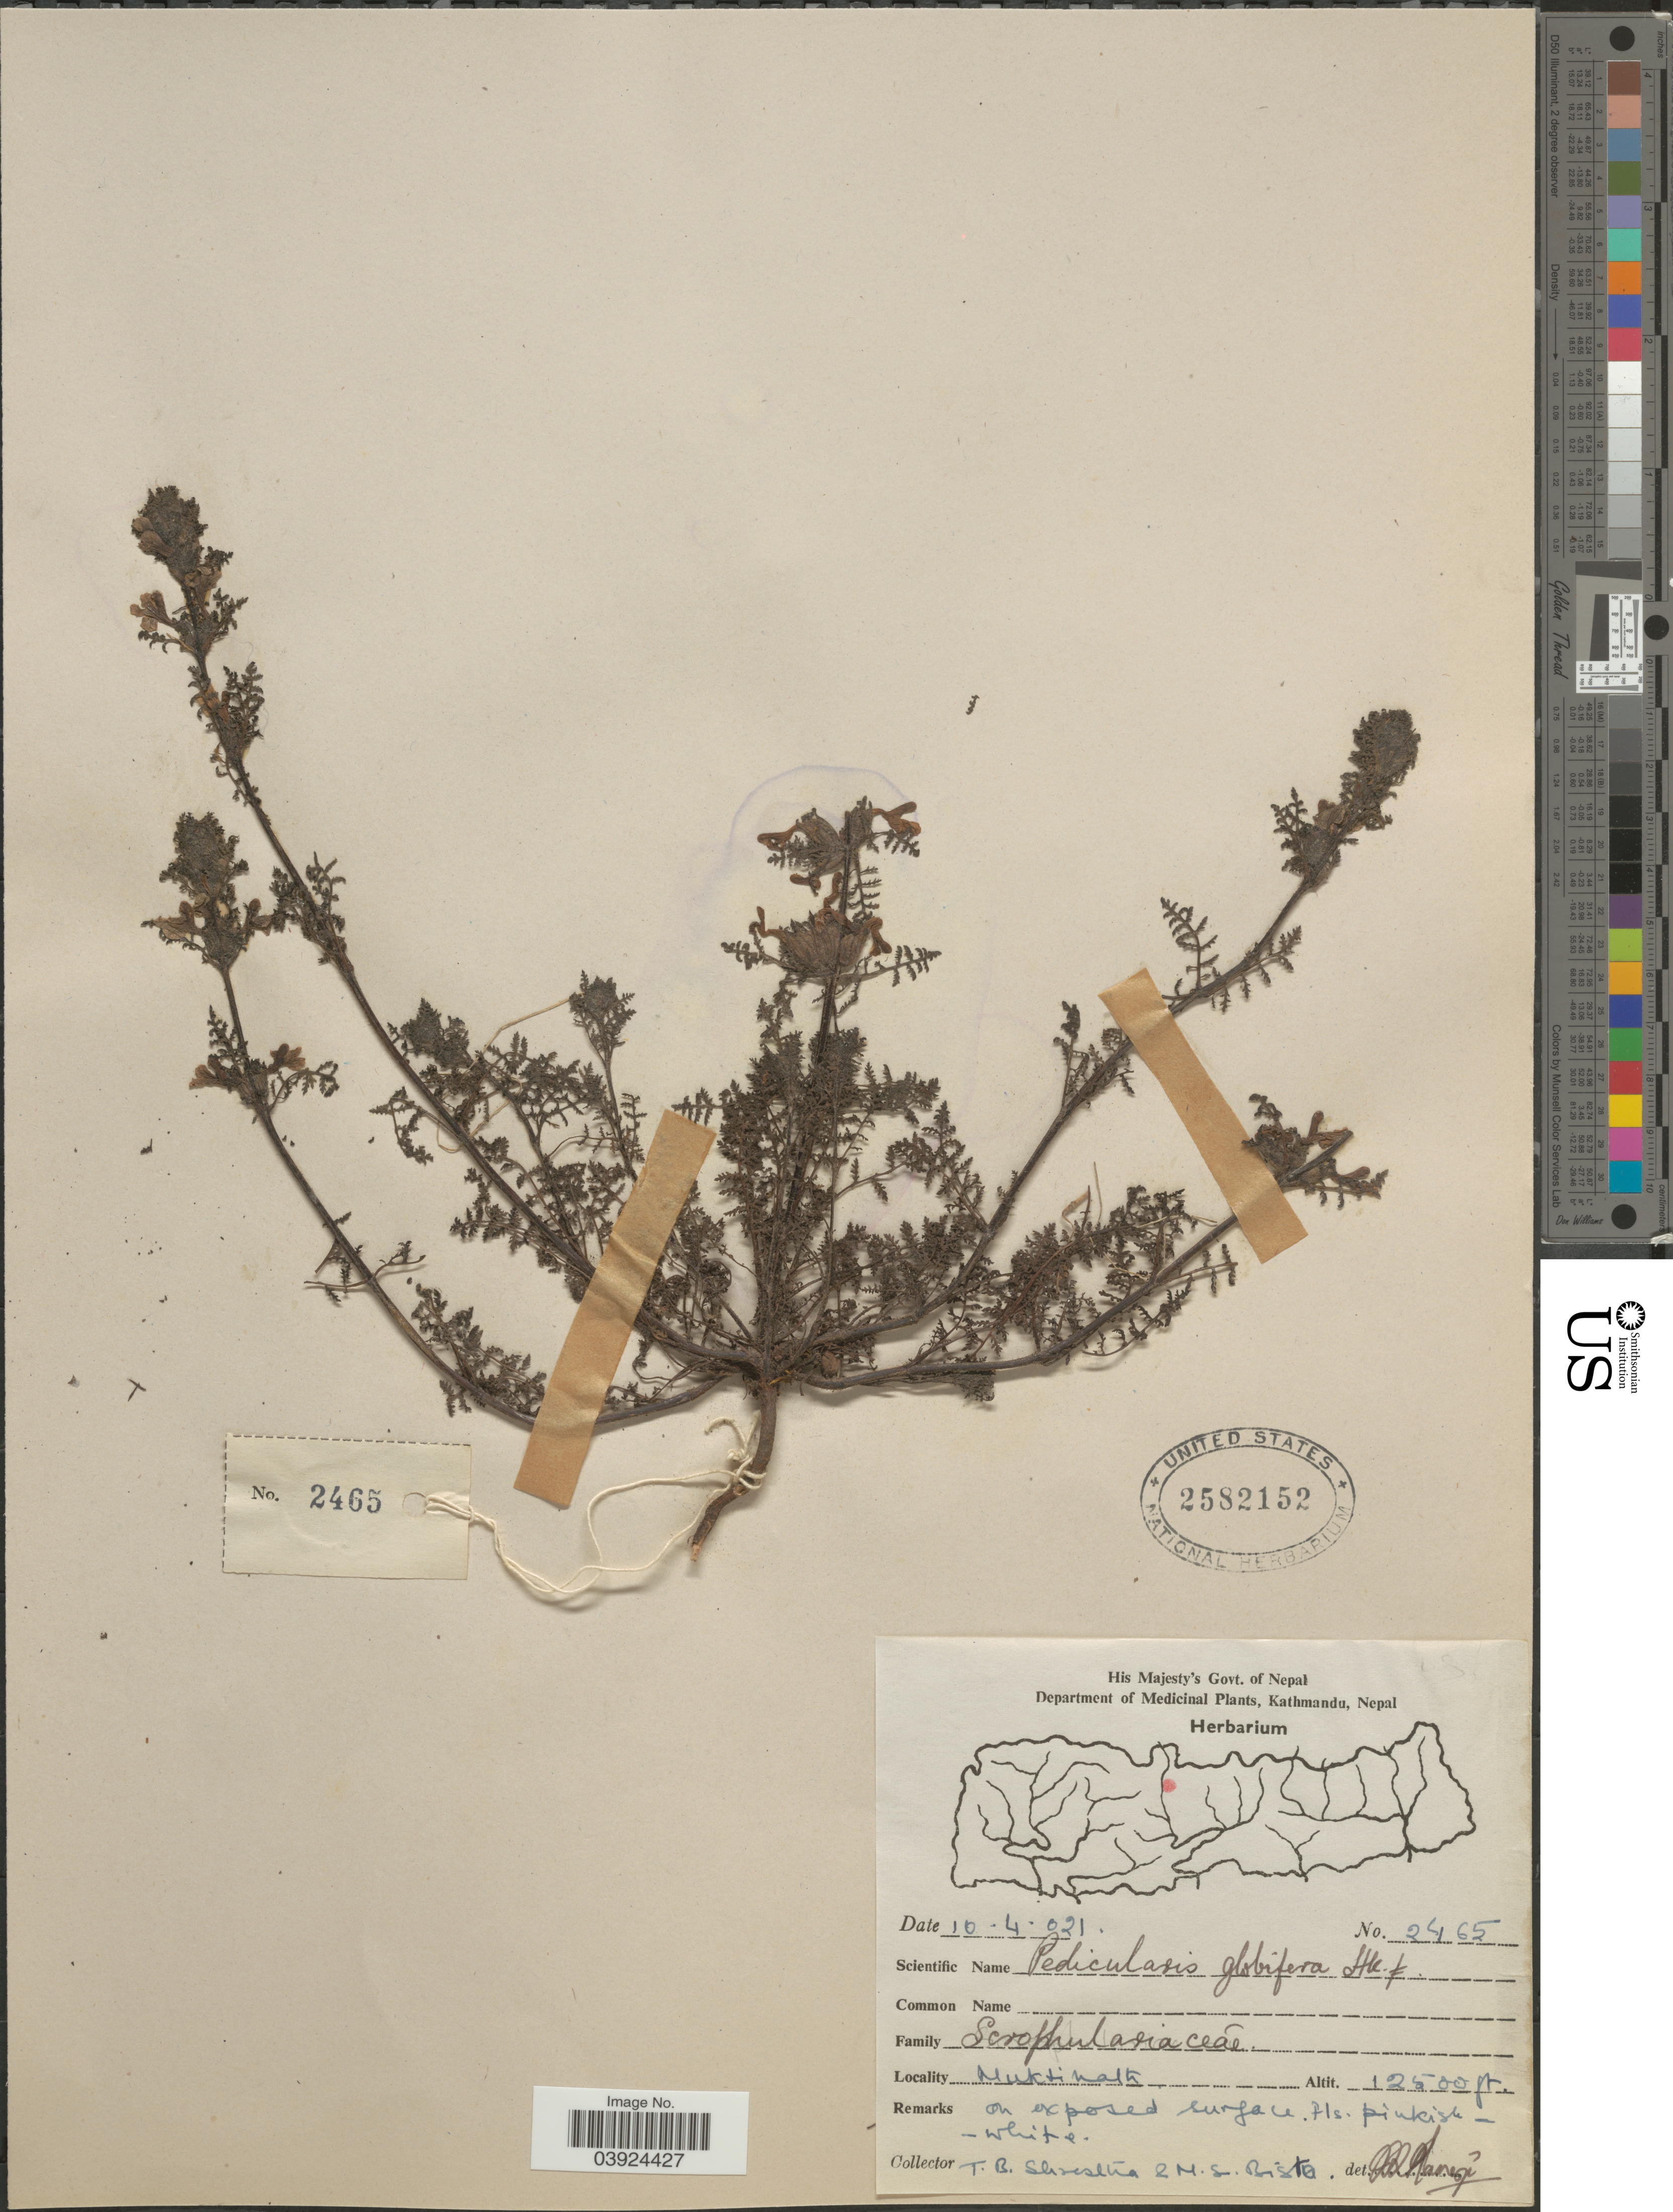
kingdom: Plantae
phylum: Tracheophyta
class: Magnoliopsida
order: Lamiales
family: Orobanchaceae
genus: Pedicularis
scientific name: Pedicularis globifera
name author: Hook. f.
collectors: T. B. Shrestha & M. Bista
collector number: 2465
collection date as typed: Transcribed d/m/y: 10/4/21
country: Nepal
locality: Muktinath.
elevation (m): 3810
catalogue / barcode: US 2582152